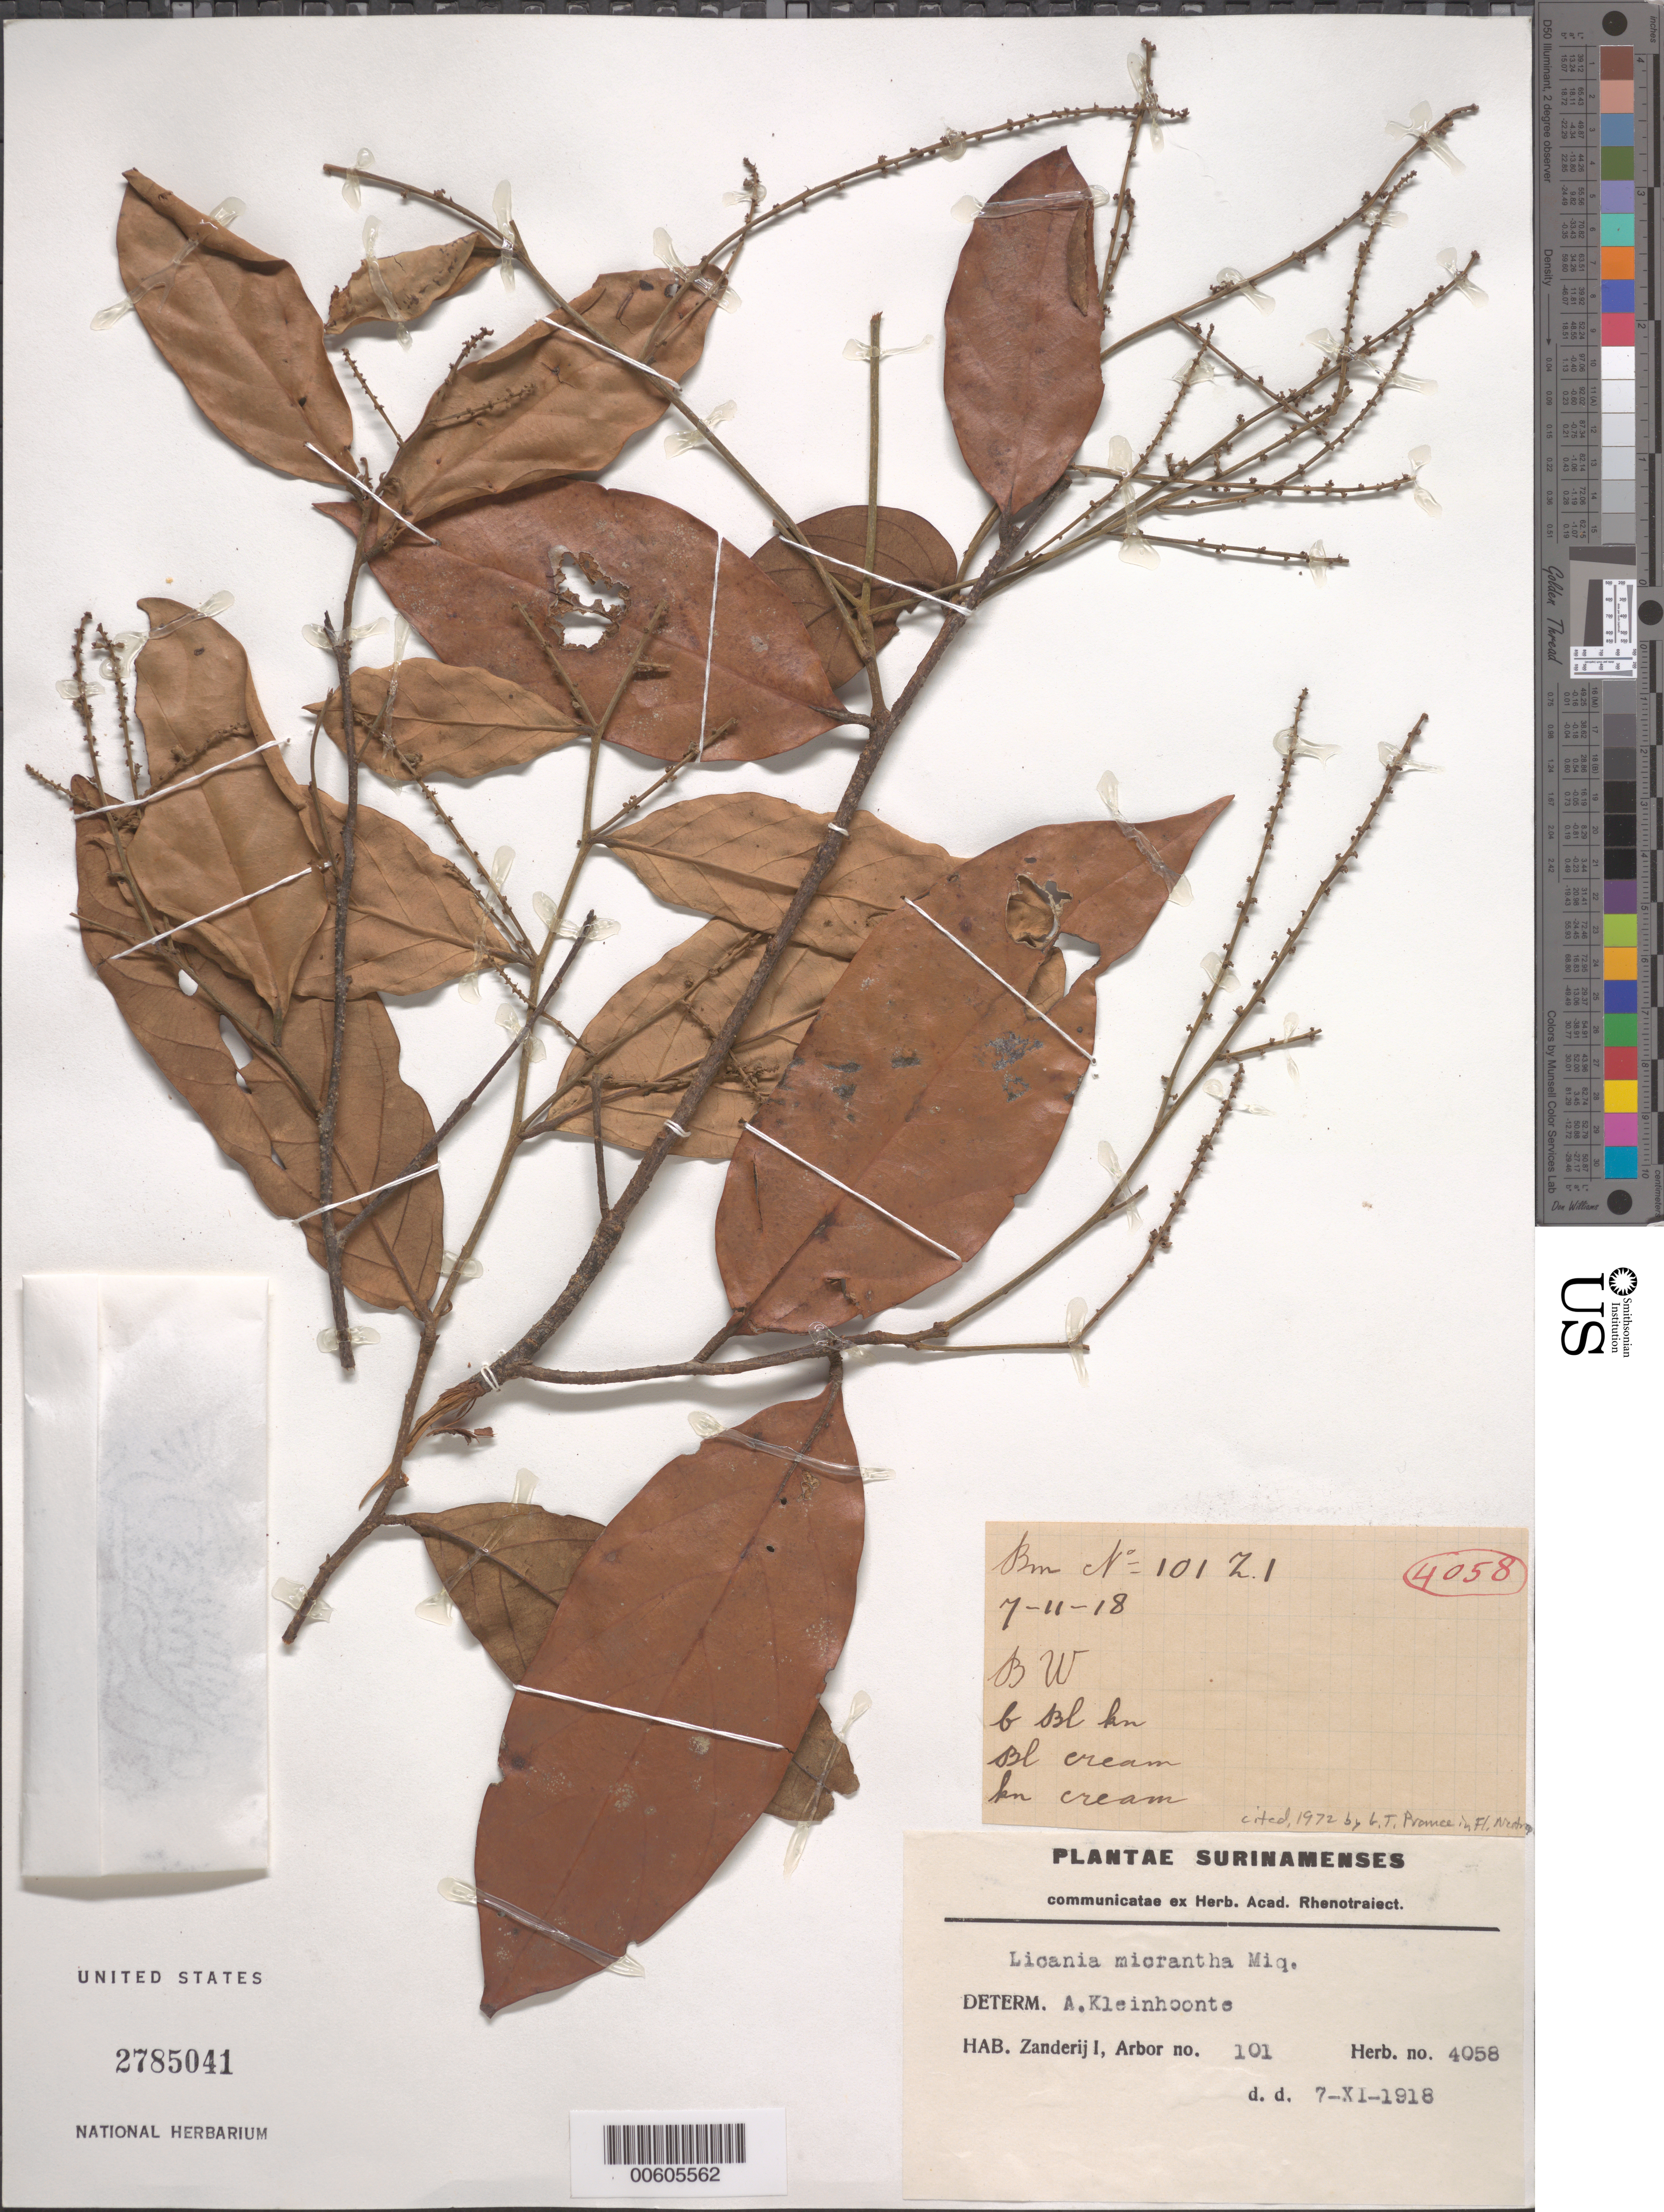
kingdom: Plantae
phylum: Tracheophyta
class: Magnoliopsida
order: Malpighiales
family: Chrysobalanaceae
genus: Licania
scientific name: Licania micrantha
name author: Miq.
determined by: Prance, G. T.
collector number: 4058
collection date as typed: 7-Nov-18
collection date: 1918-11-07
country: Suriname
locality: Zanderij I., Forest Reserve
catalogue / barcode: US 2785041